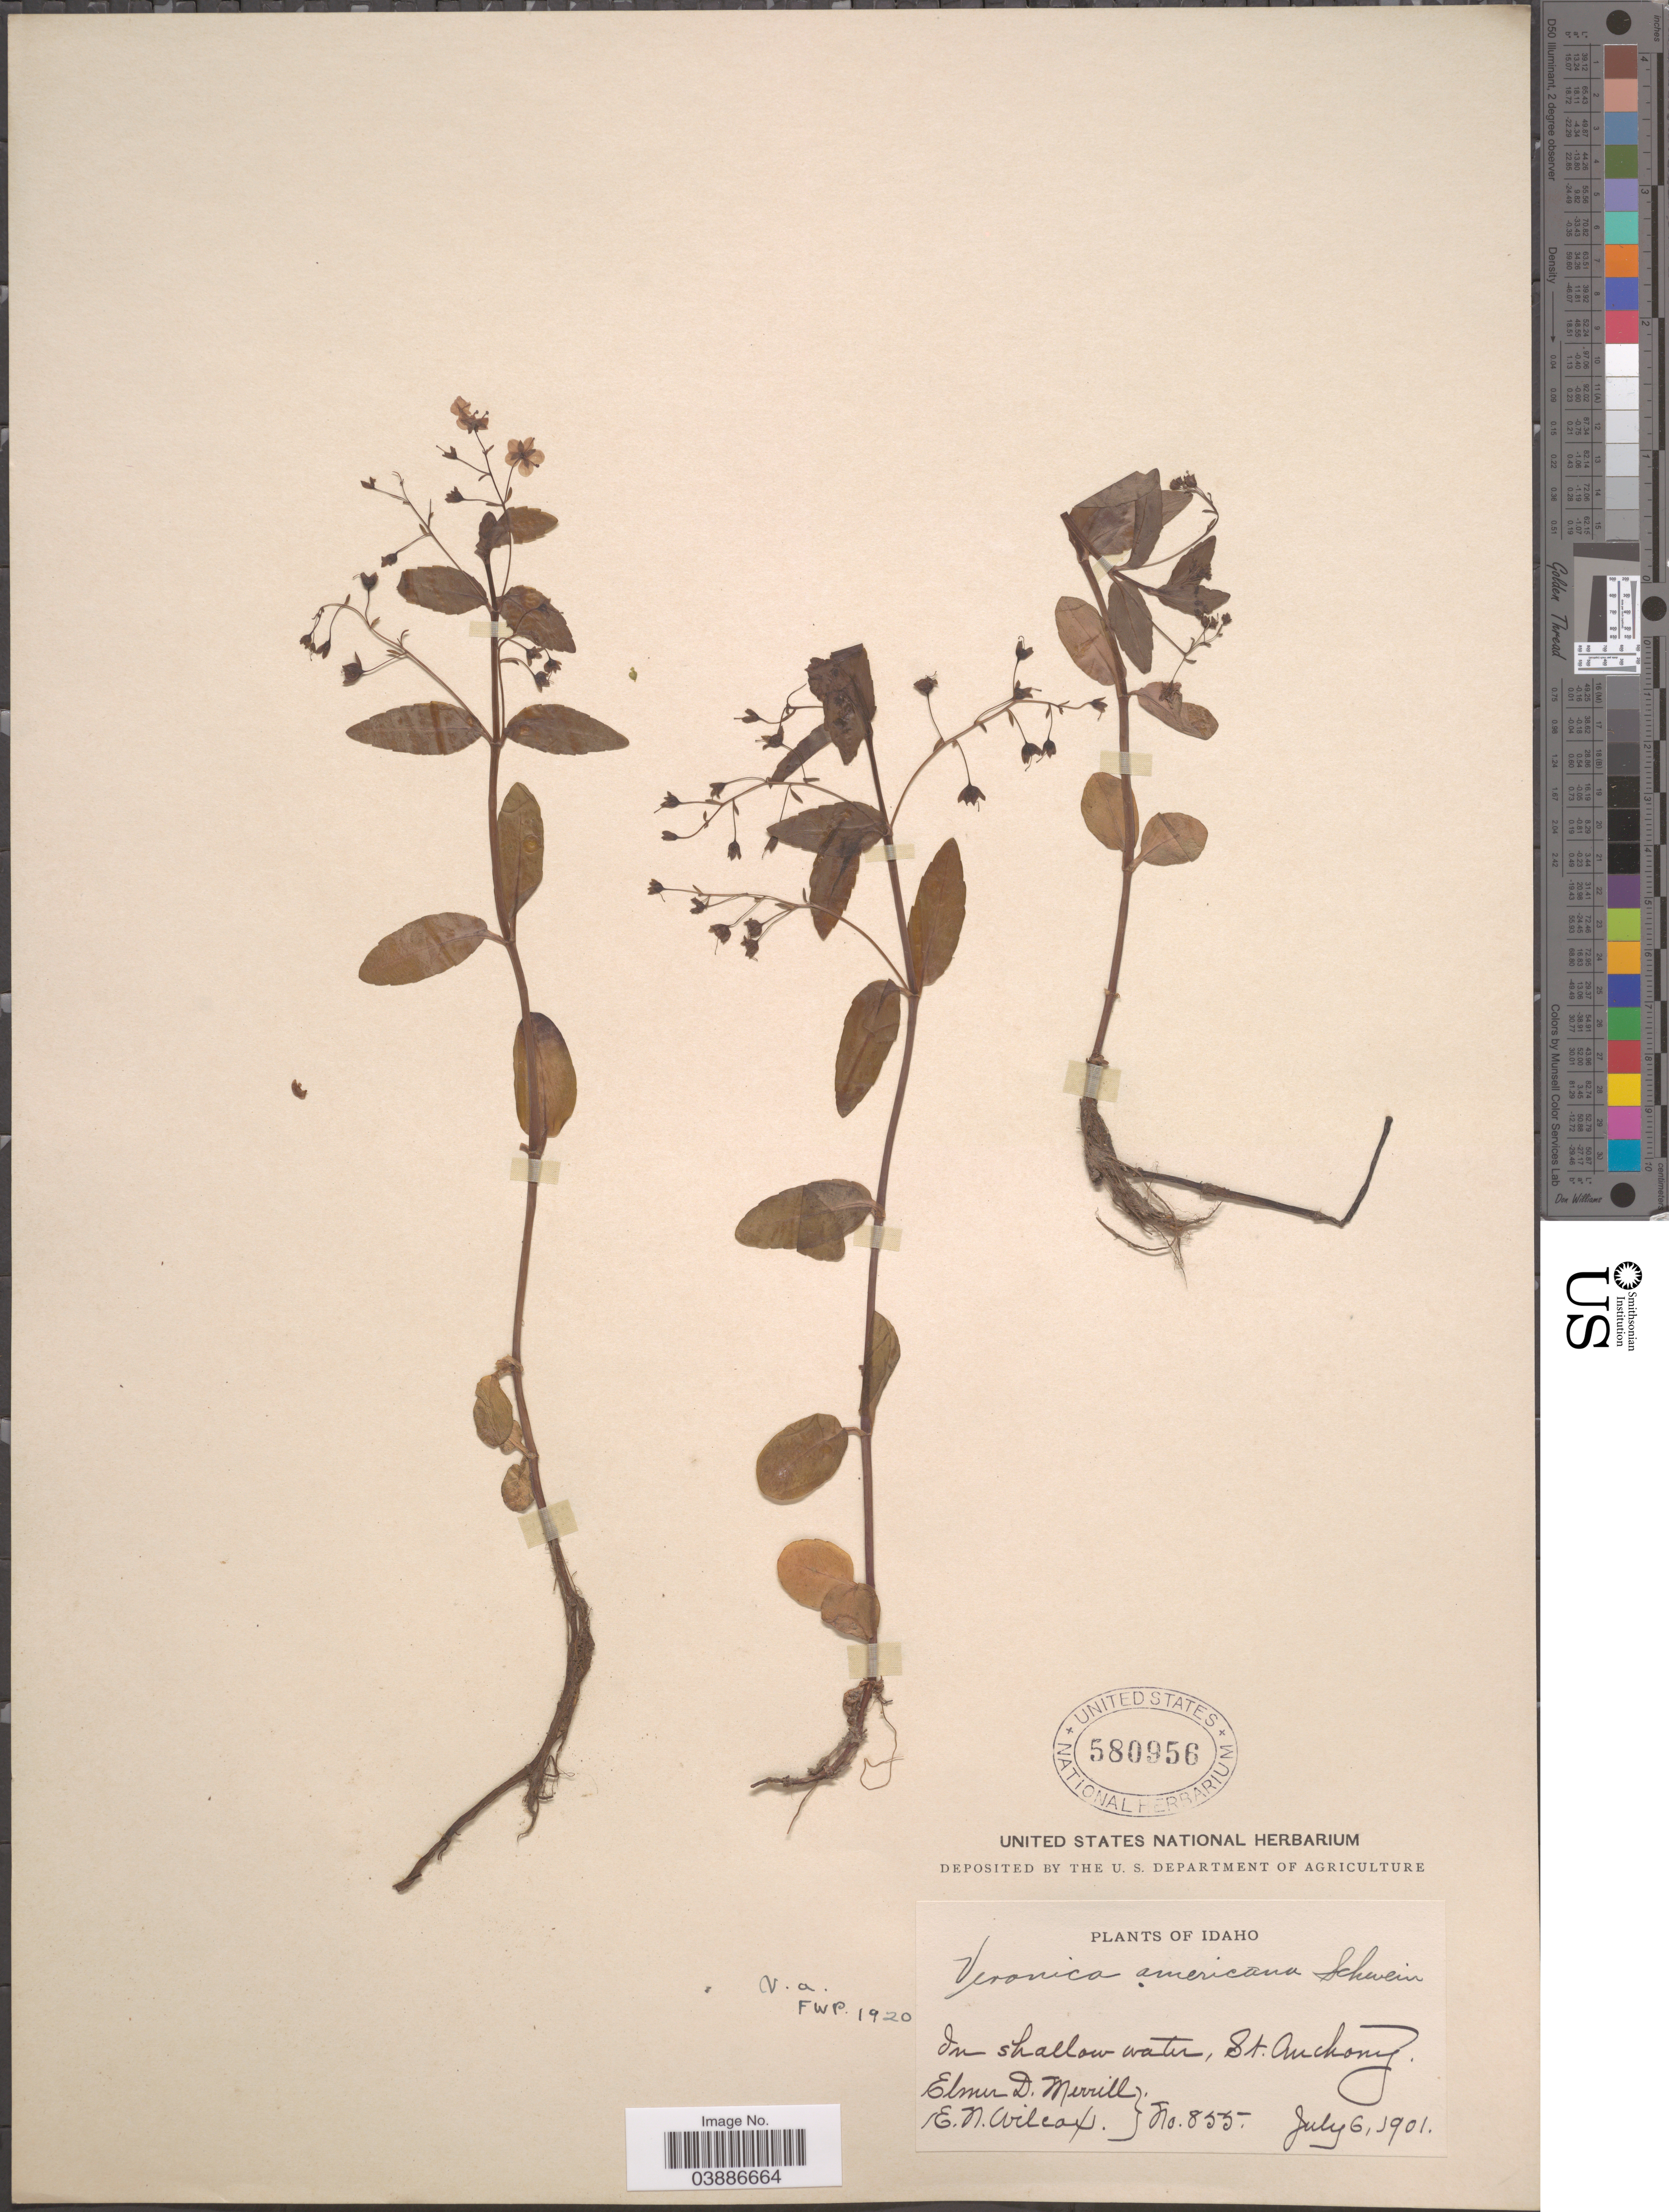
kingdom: Plantae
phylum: Tracheophyta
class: Magnoliopsida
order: Lamiales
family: Plantaginaceae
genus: Veronica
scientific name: Veronica americana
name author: Schwein. ex Benth.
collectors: E. D. Merrill & E. Wilcox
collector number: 855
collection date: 1901-07-06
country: United States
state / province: Idaho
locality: In shallow water, St. Anthony.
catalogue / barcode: US 580956